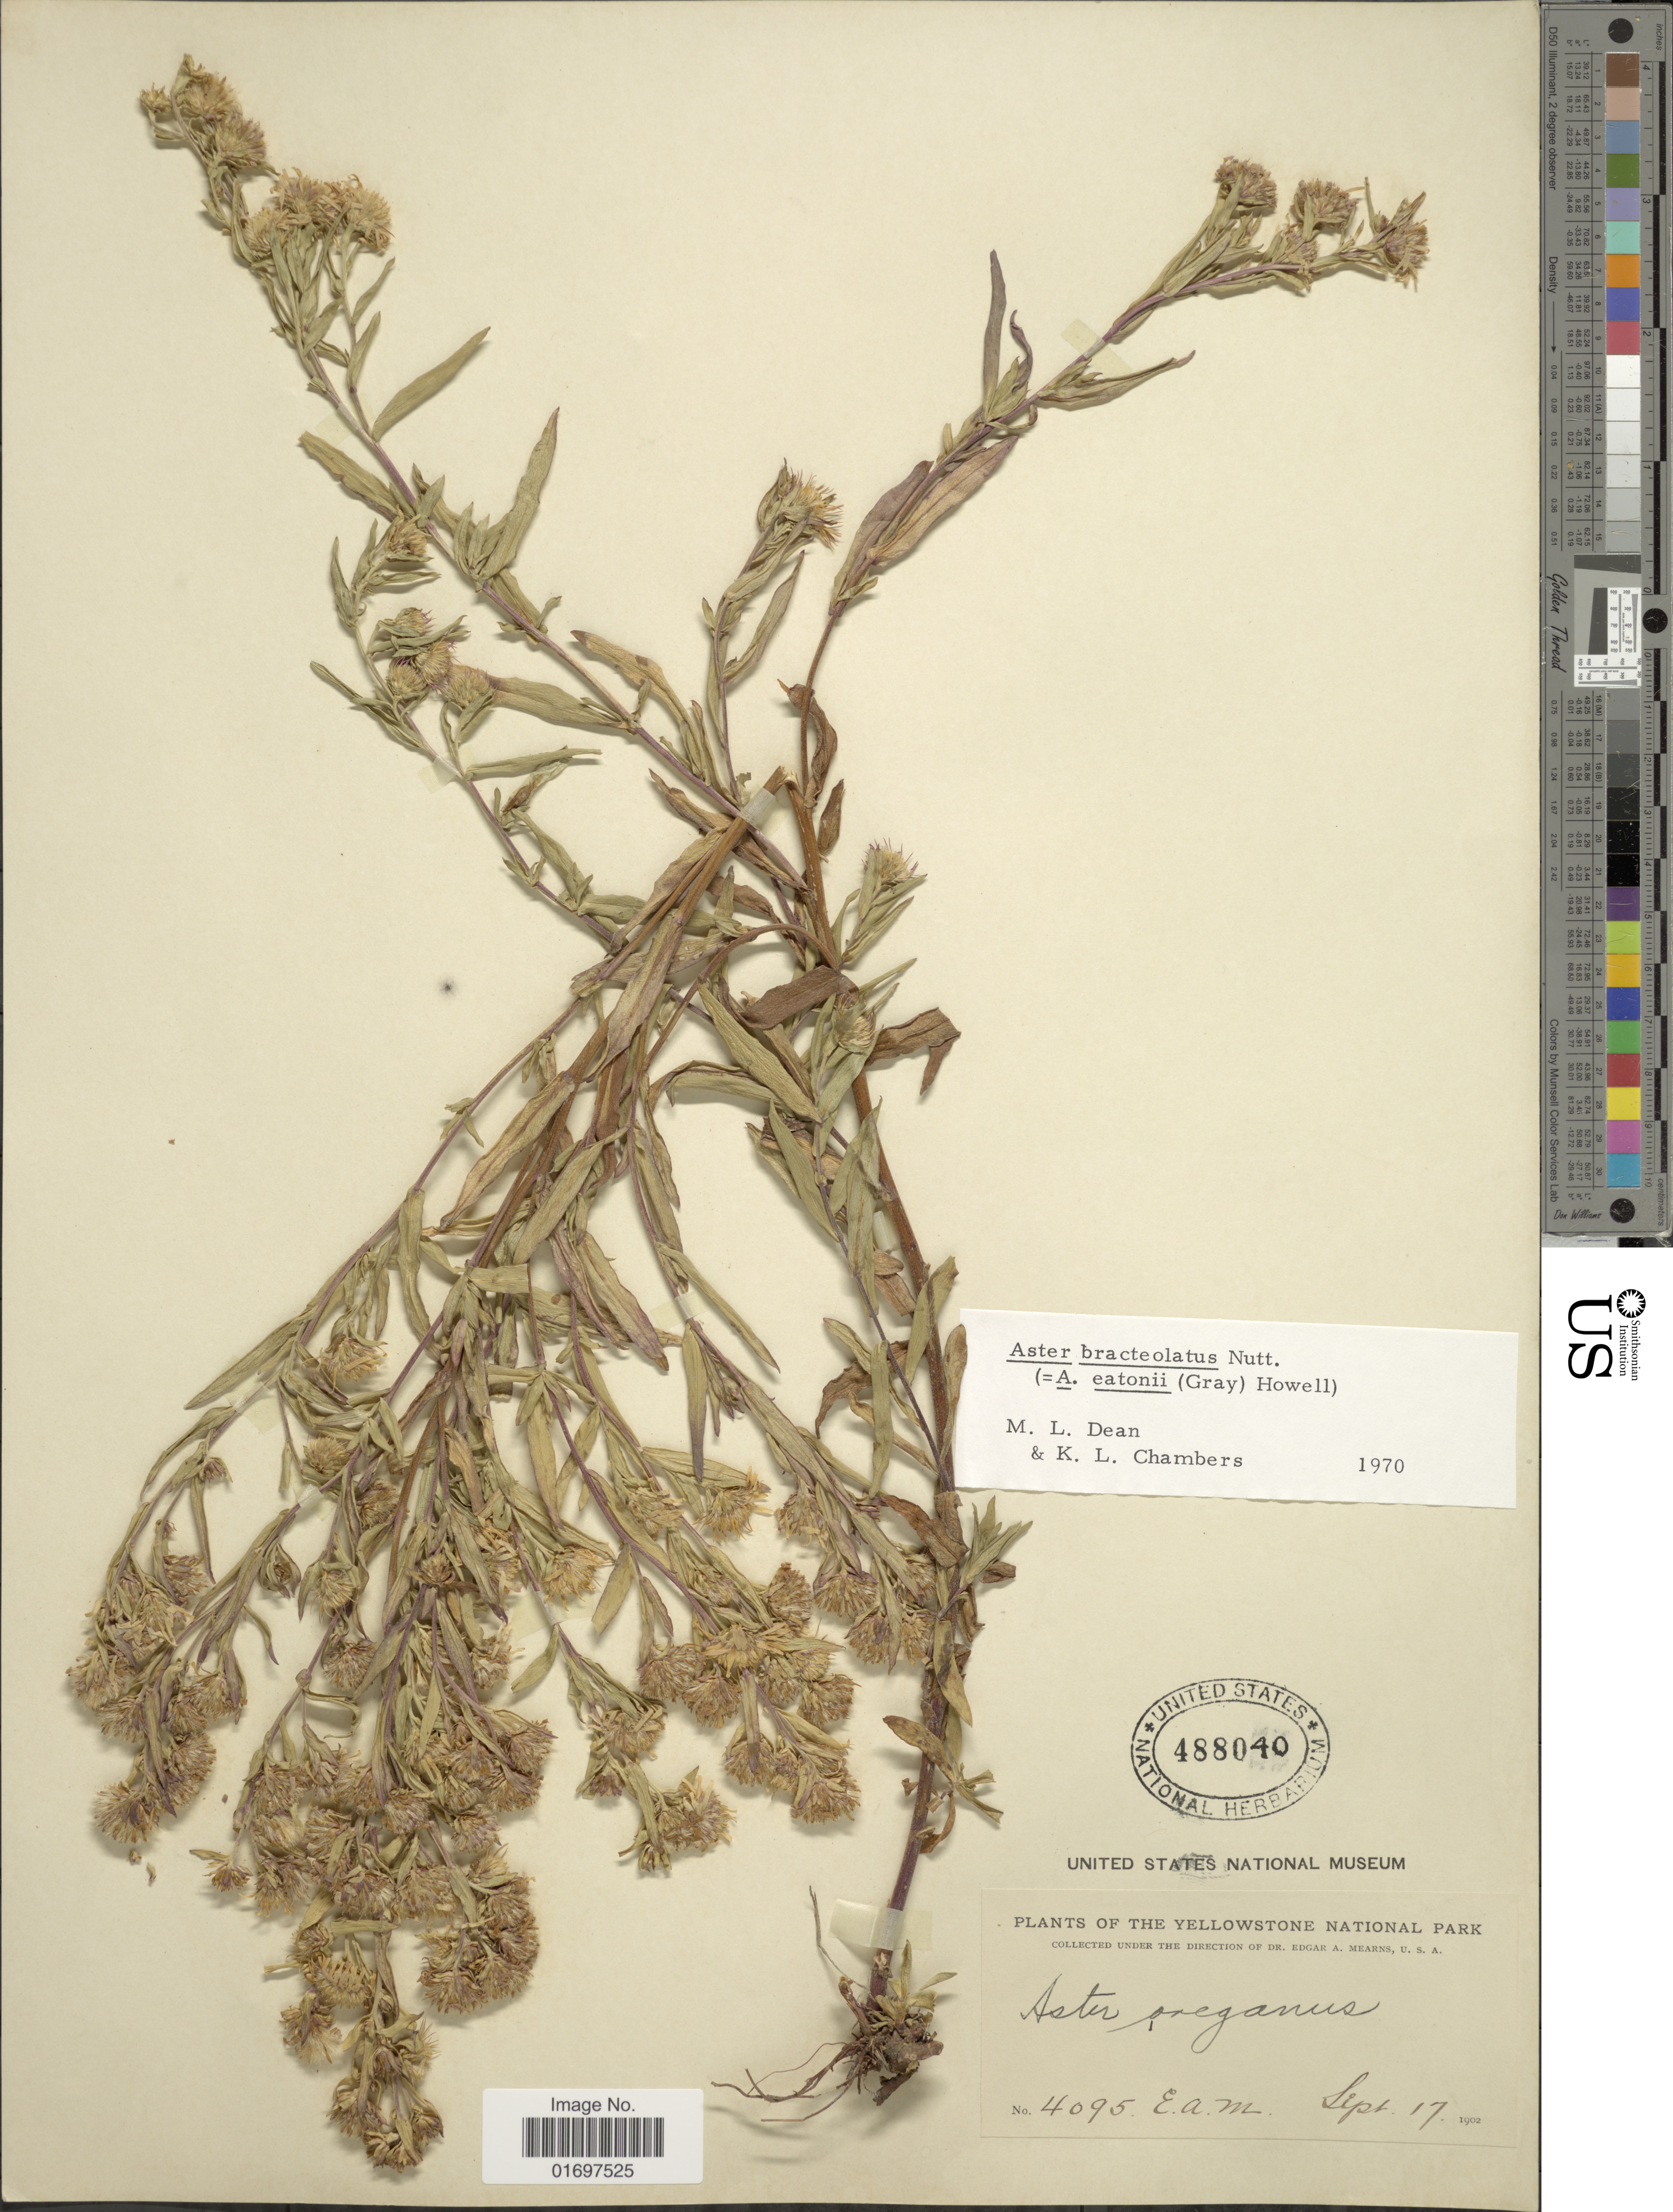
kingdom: Plantae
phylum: Tracheophyta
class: Magnoliopsida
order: Asterales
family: Asteraceae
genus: Symphyotrichum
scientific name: Symphyotrichum bracteolatum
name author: (Nutt.) G.L. Nesom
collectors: E. A. Mearns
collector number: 4095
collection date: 1902-09-17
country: United States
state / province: Wyoming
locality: Yellowstone National Park.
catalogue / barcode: US 488040